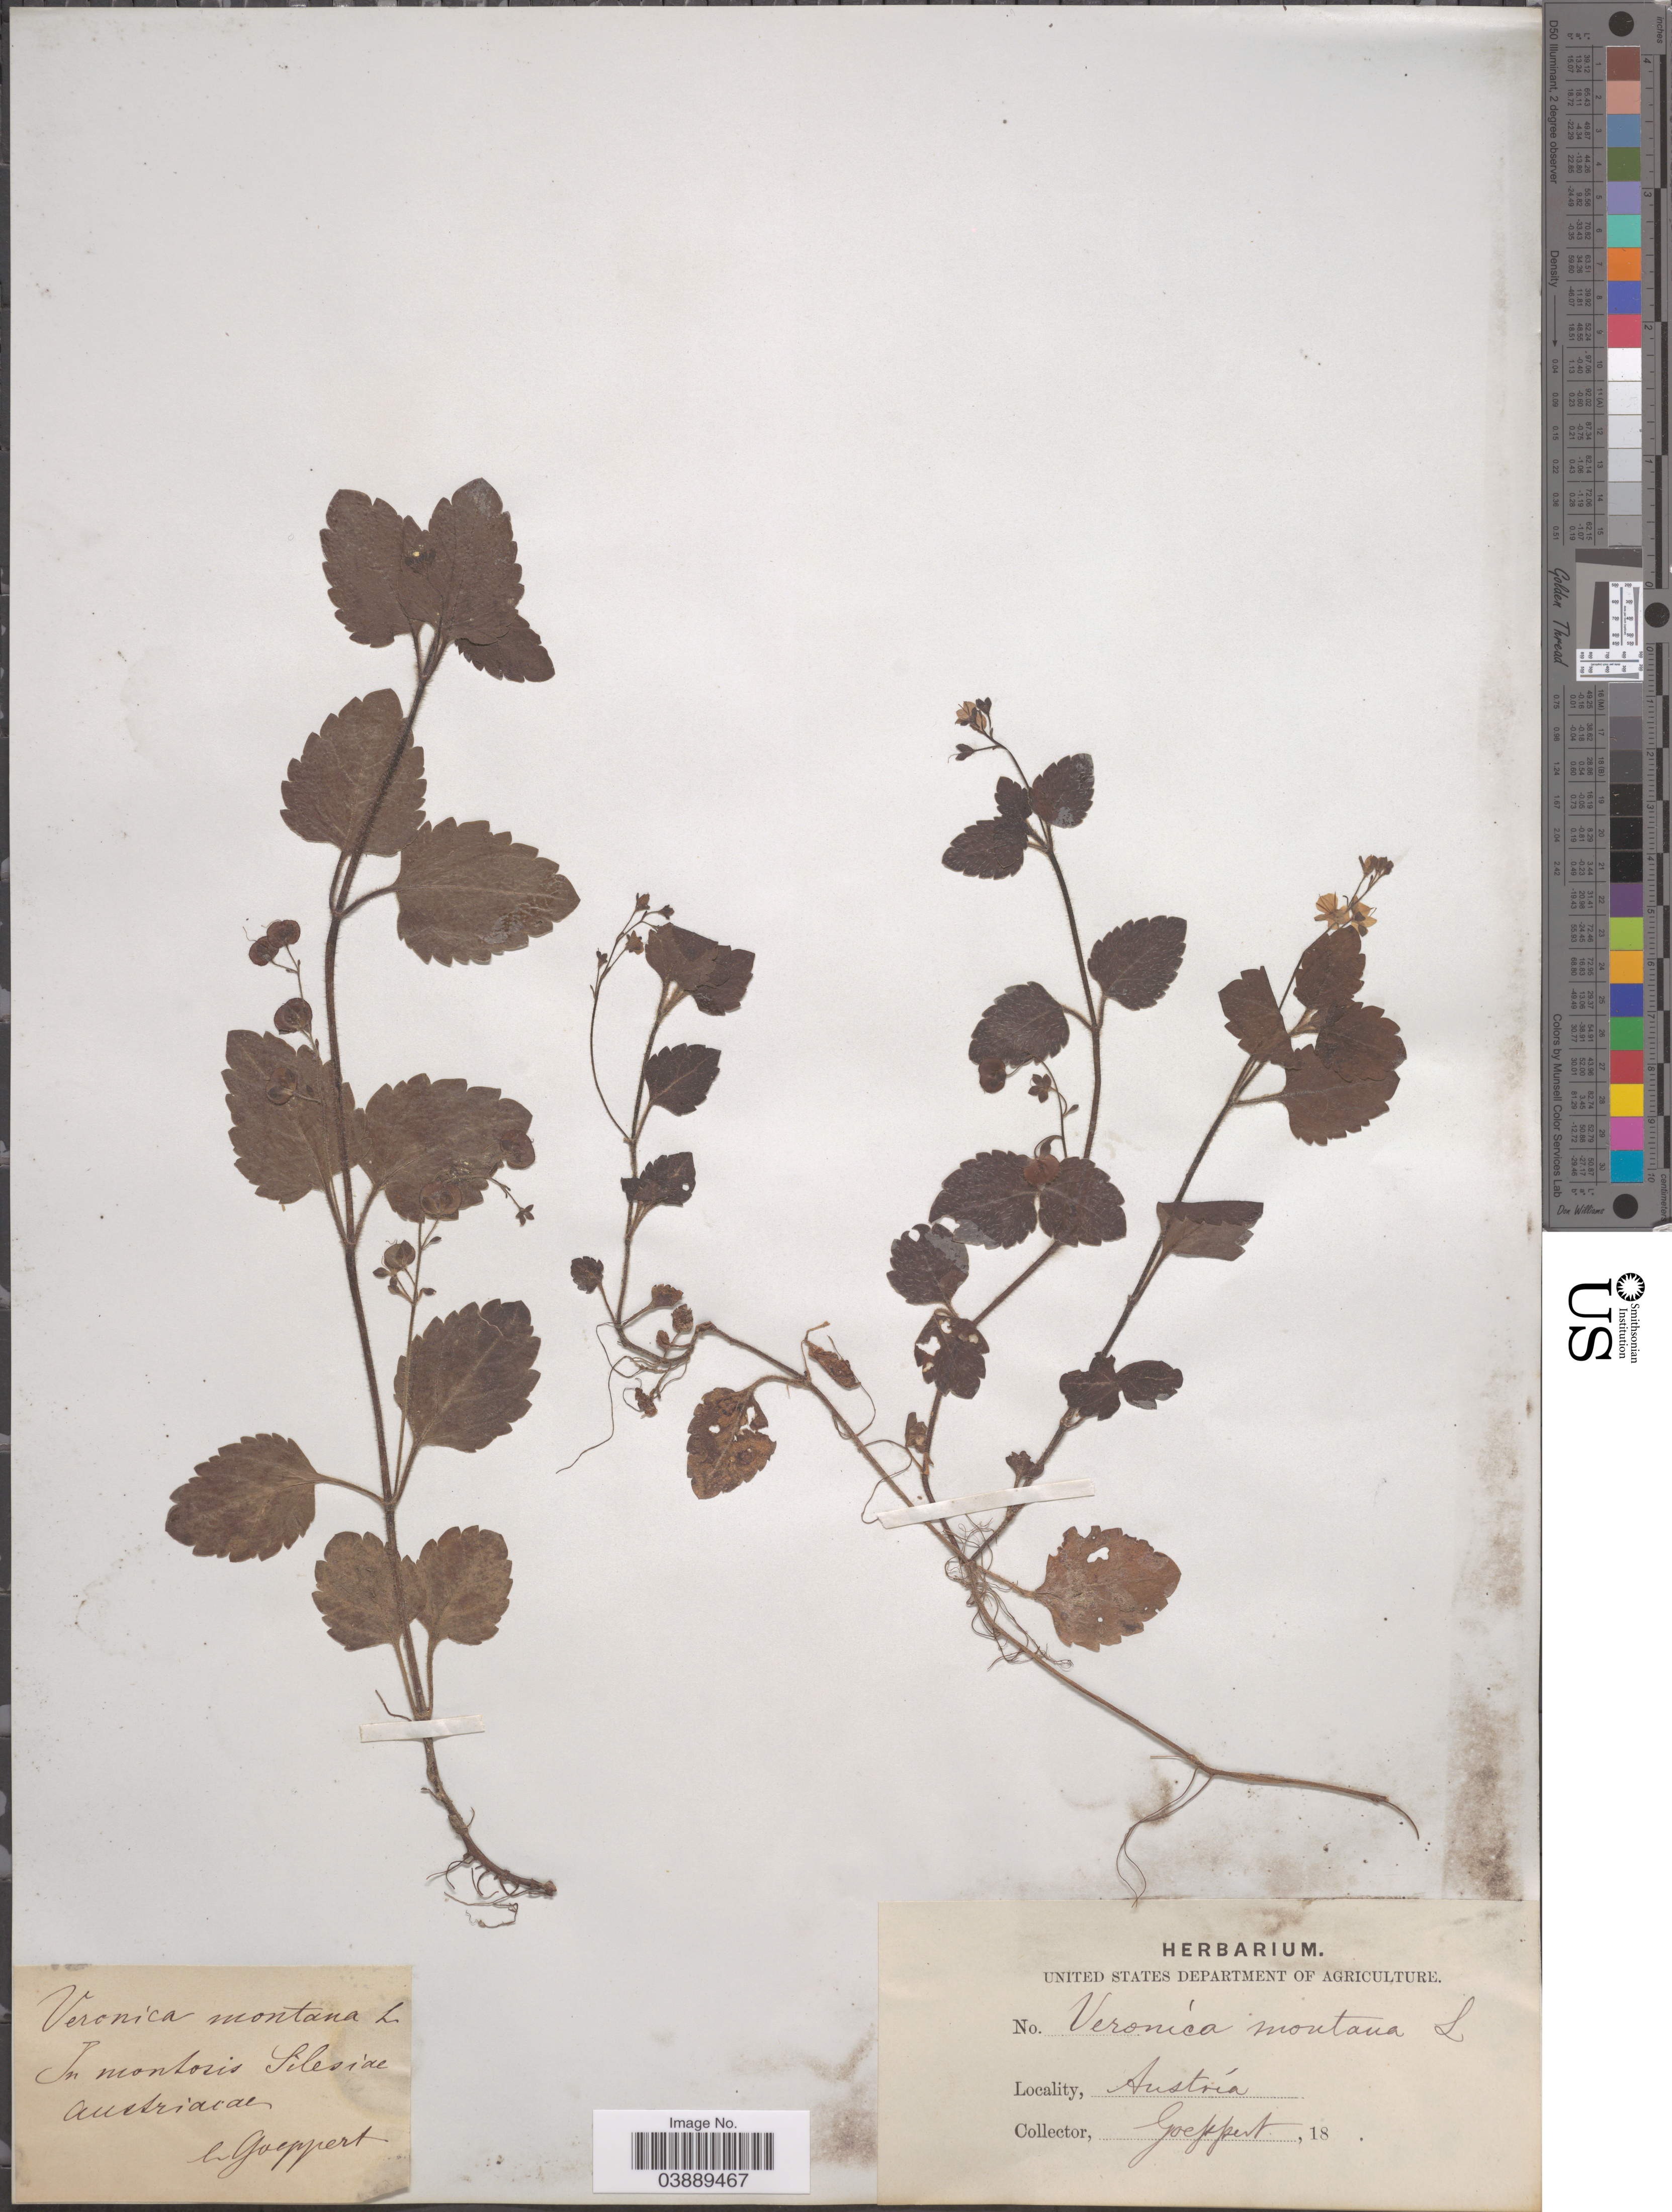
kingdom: Plantae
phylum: Tracheophyta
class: Magnoliopsida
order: Lamiales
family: Plantaginaceae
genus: Veronica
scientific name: Veronica montana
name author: L.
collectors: Goeppert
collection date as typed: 18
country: Austria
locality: In montosis Silesiae Austriacae.